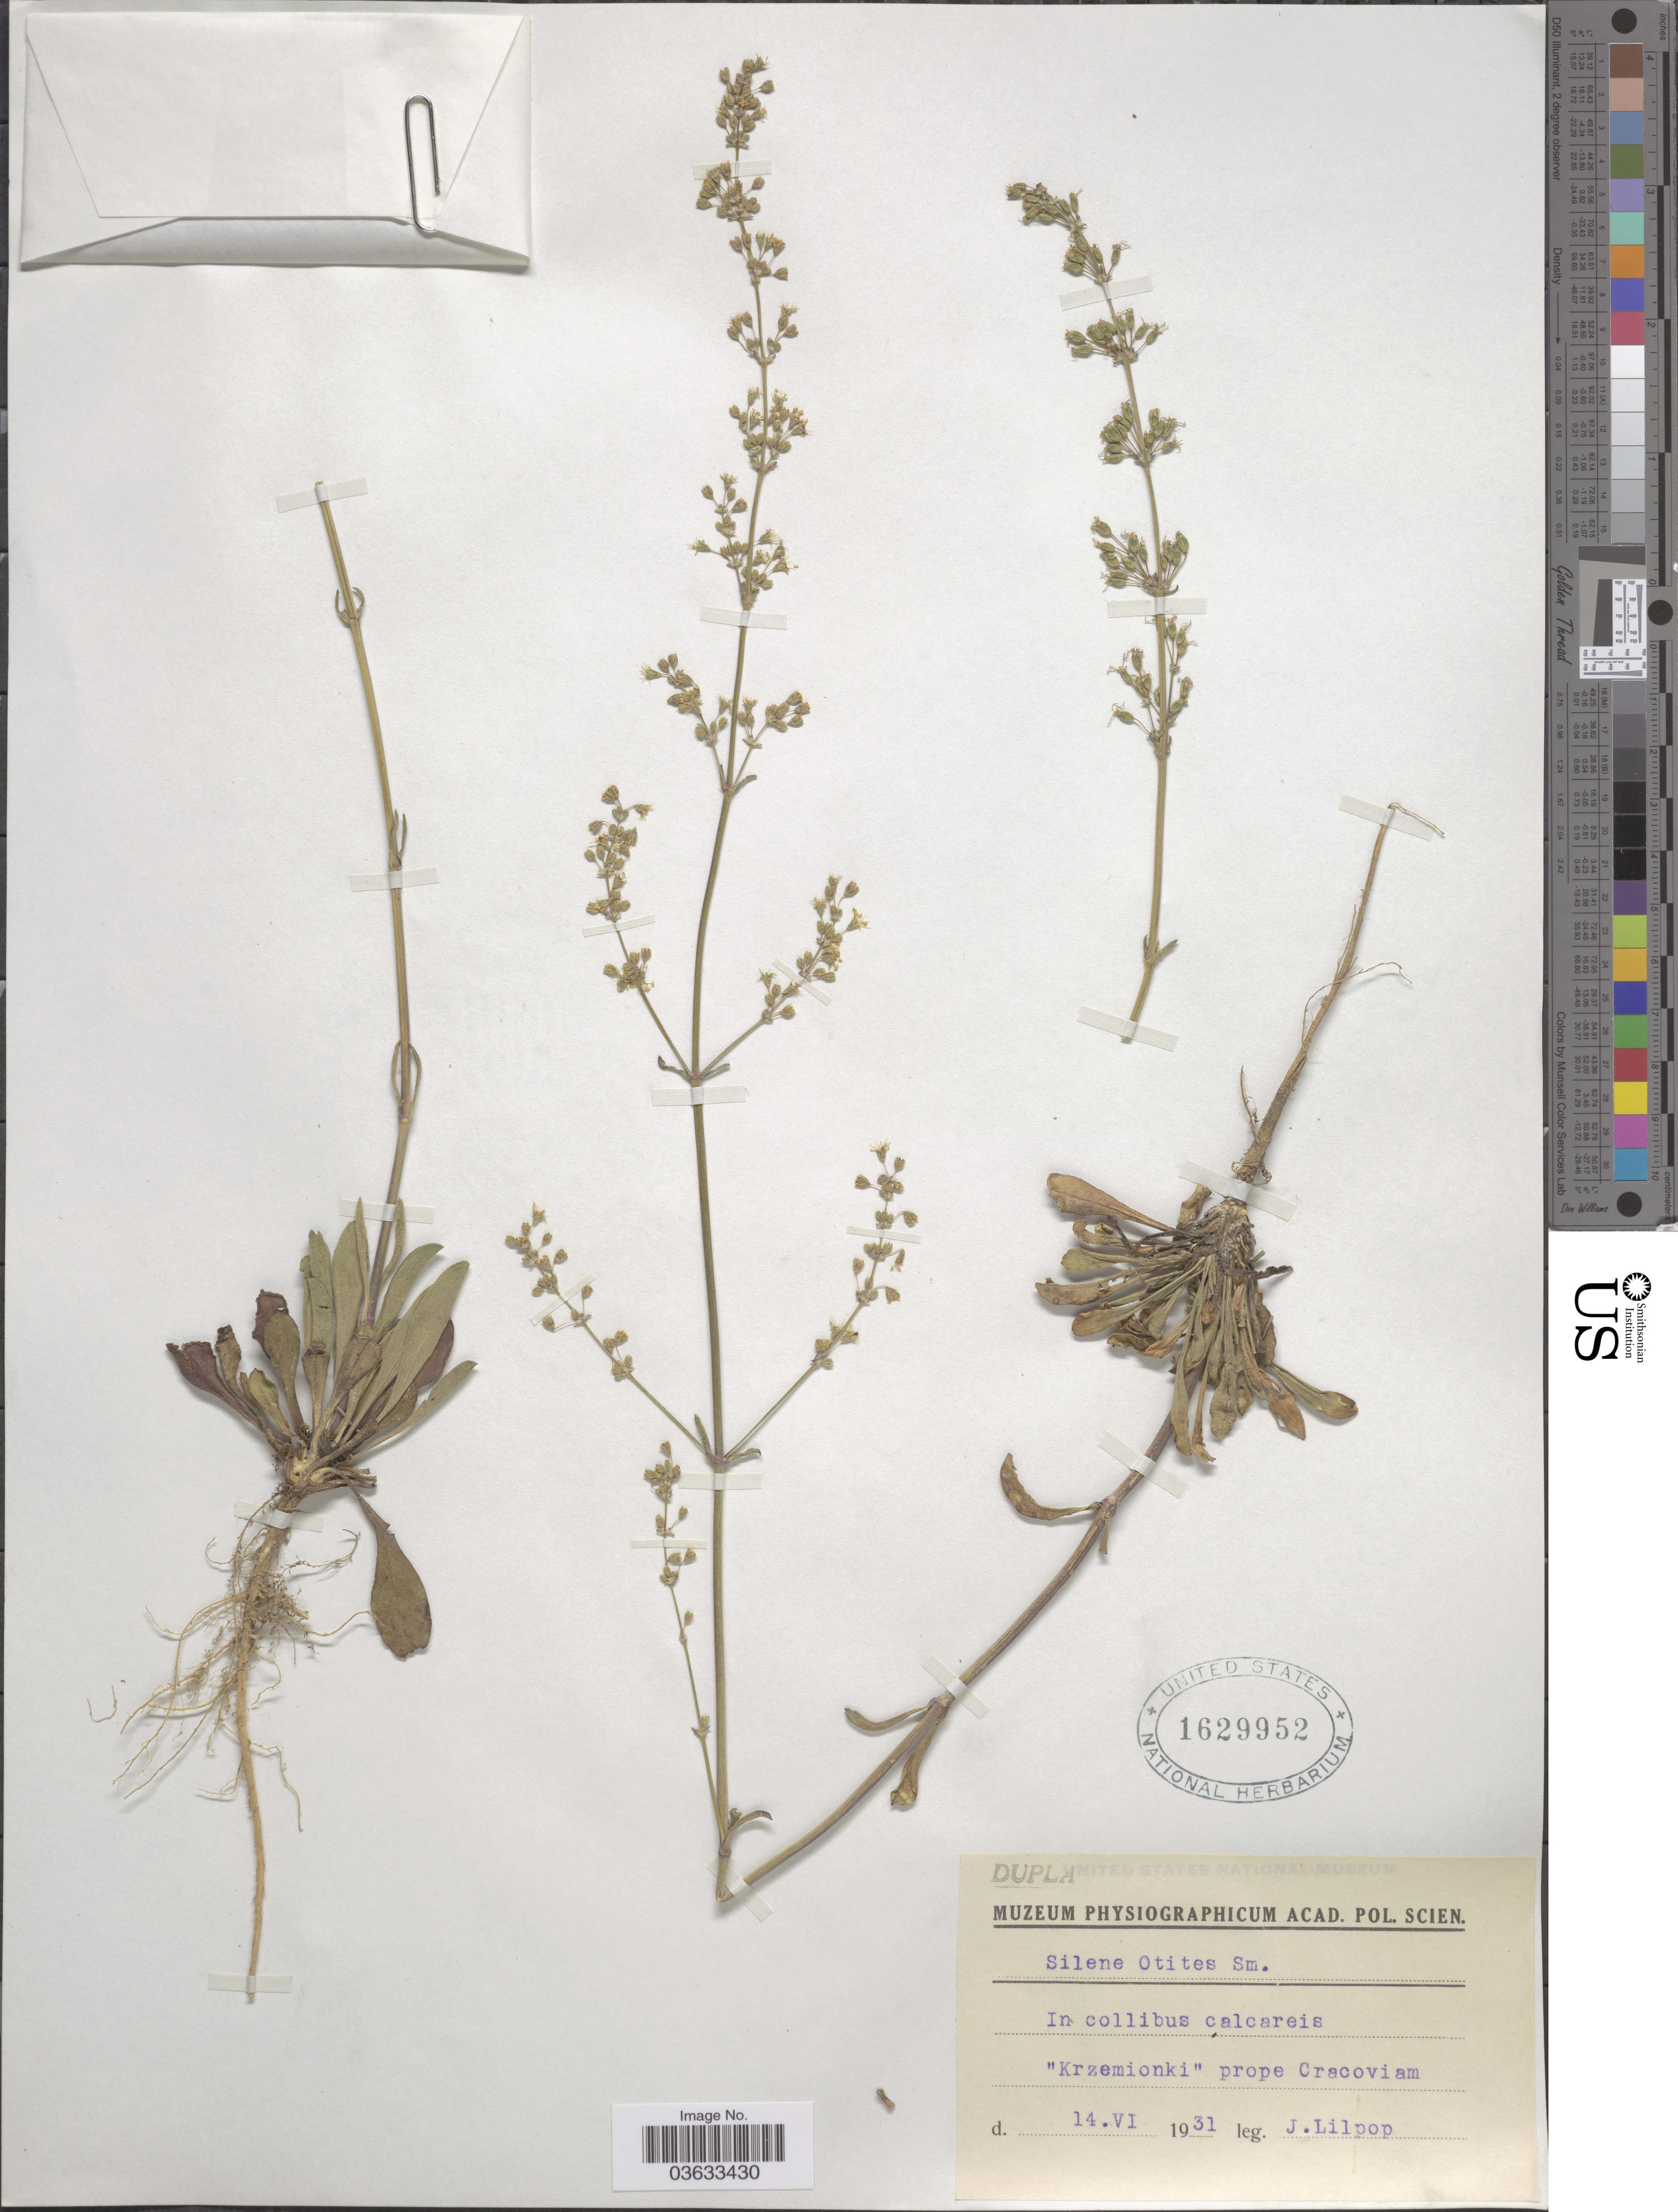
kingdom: Plantae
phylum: Tracheophyta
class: Magnoliopsida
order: Caryophyllales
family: Caryophyllaceae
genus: Silene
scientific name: Silene otites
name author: (L.) Wibel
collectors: J. Lilpop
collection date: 1931-06-14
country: Poland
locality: In collibus calcareis "Krzemionki" prope Cracoviam.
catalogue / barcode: US 1629952